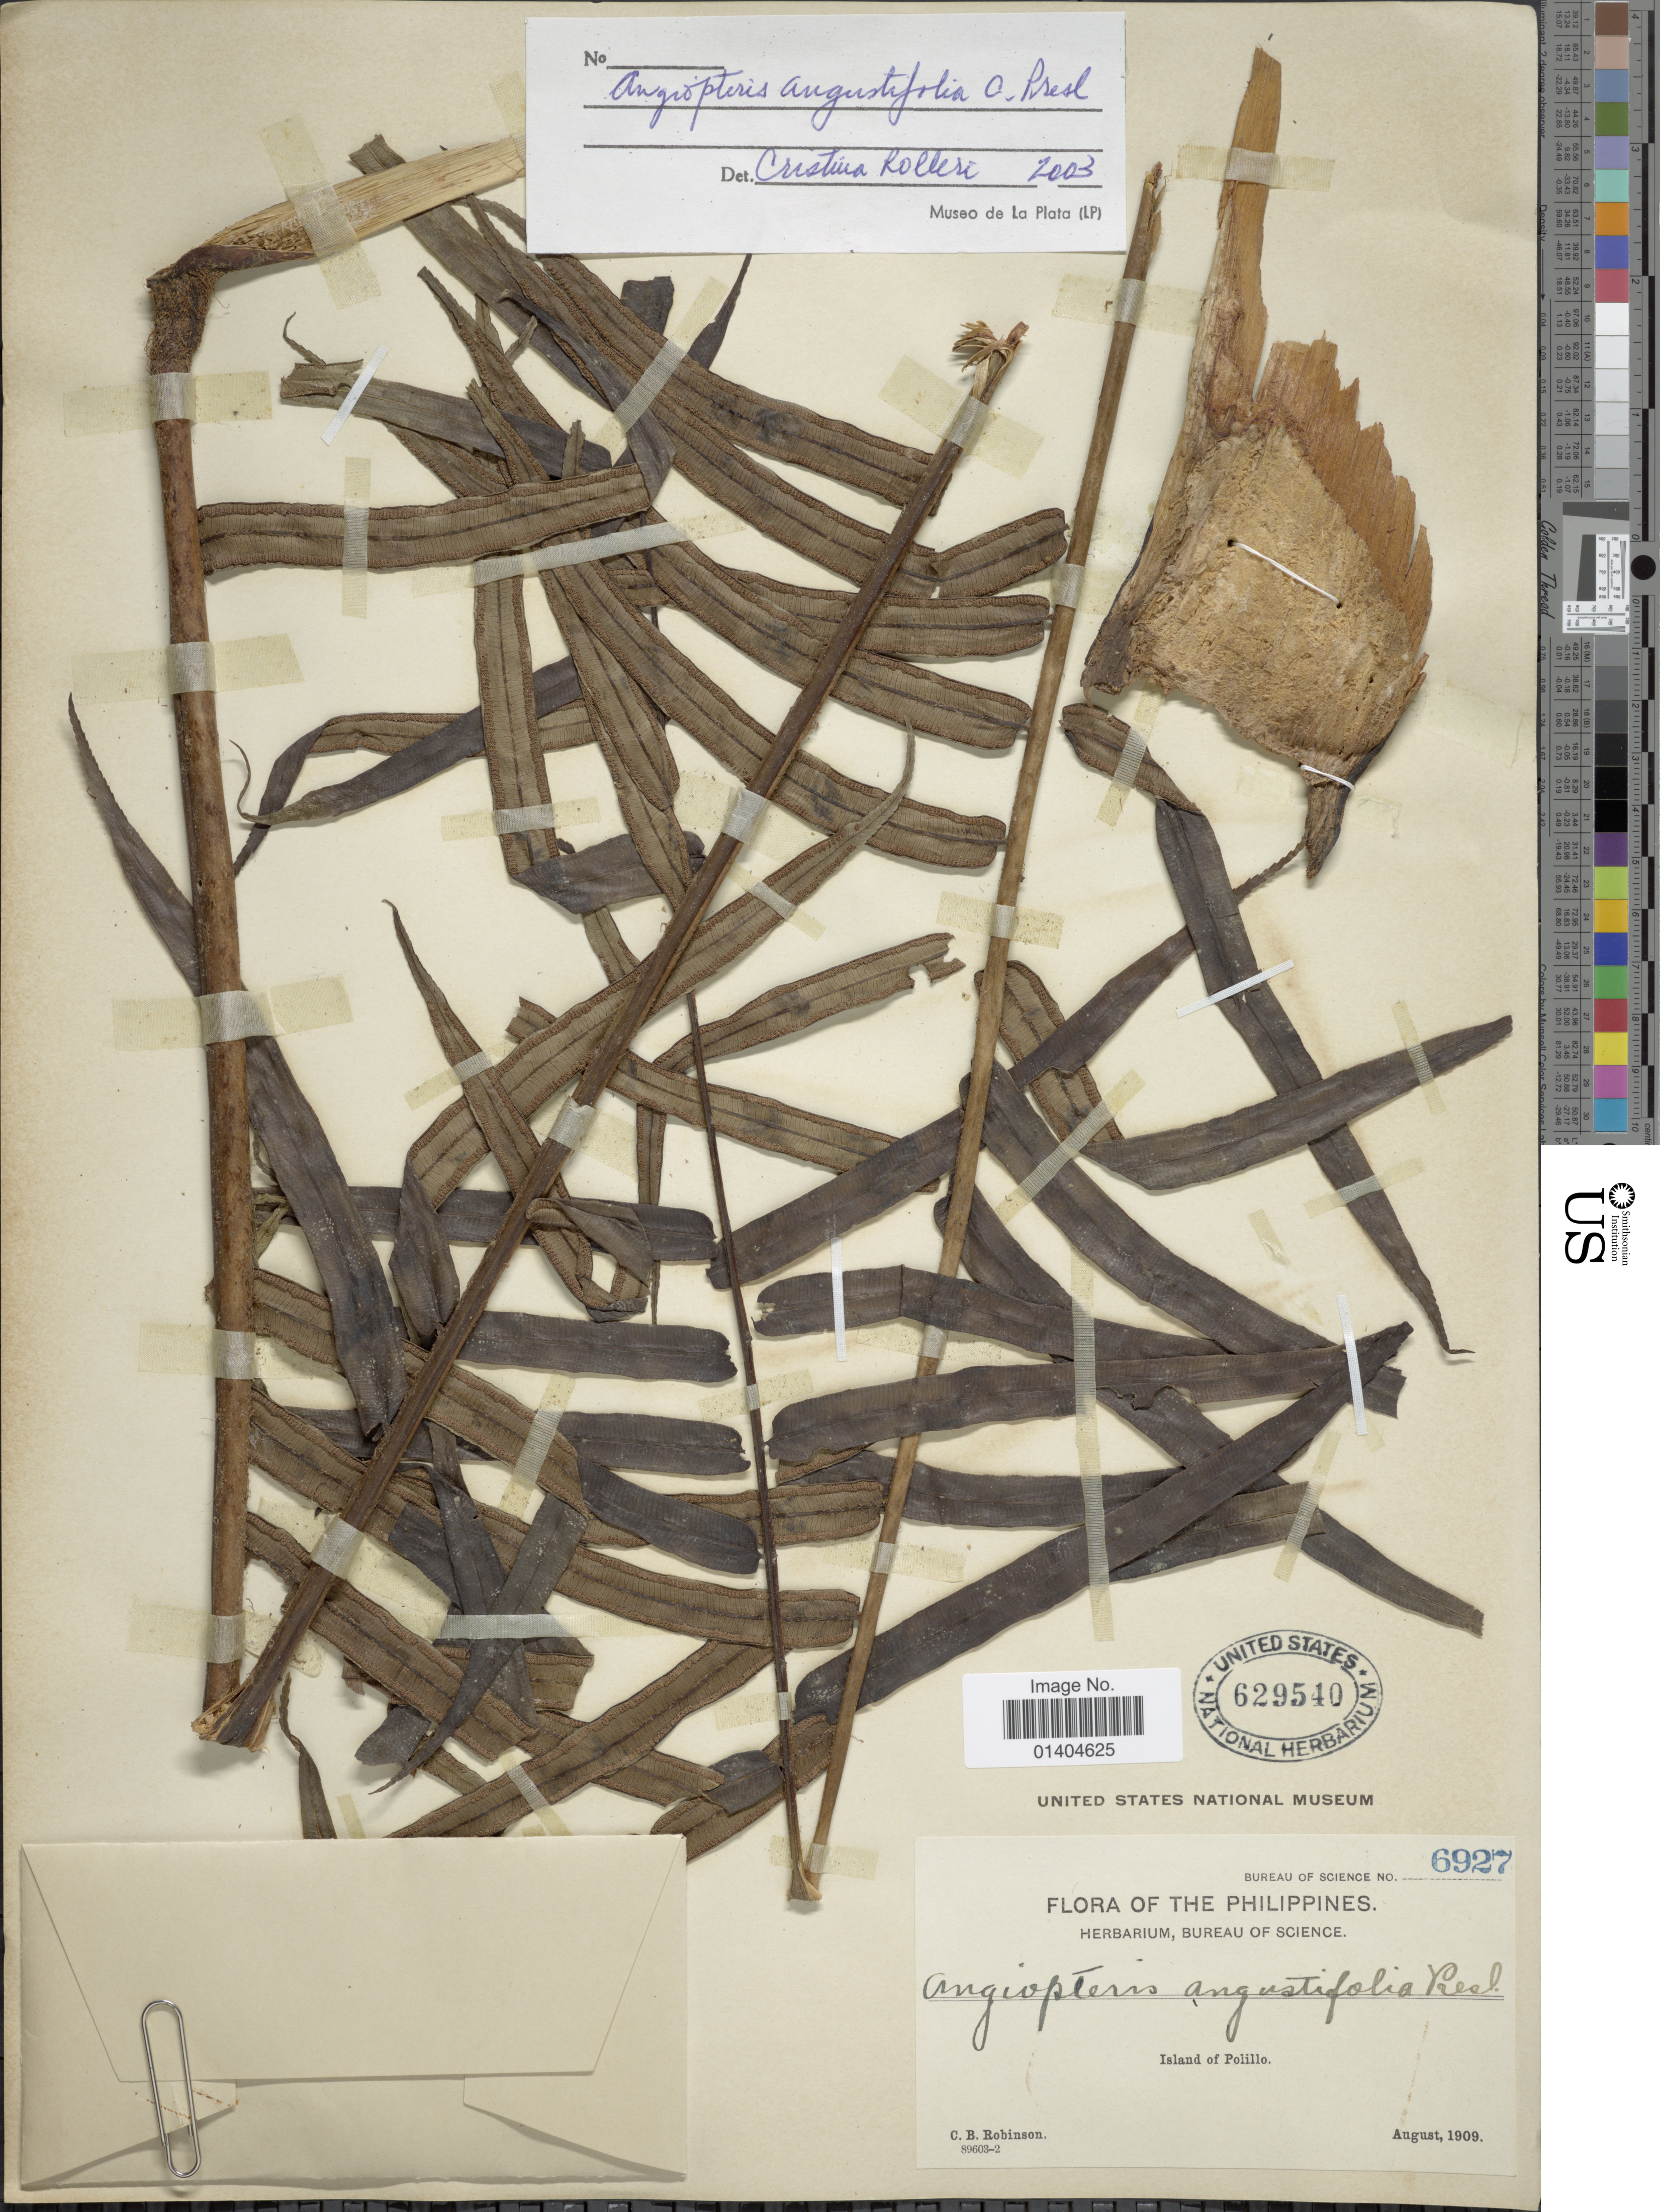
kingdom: Plantae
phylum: Tracheophyta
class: Polypodiopsida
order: Marattiales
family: Marattiaceae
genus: Angiopteris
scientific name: Angiopteris angustifolia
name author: C. Presl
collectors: C. Robinson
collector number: Bureau of Science 6927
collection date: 1909-08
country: Philippines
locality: Island of Polillo.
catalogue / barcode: US 629540